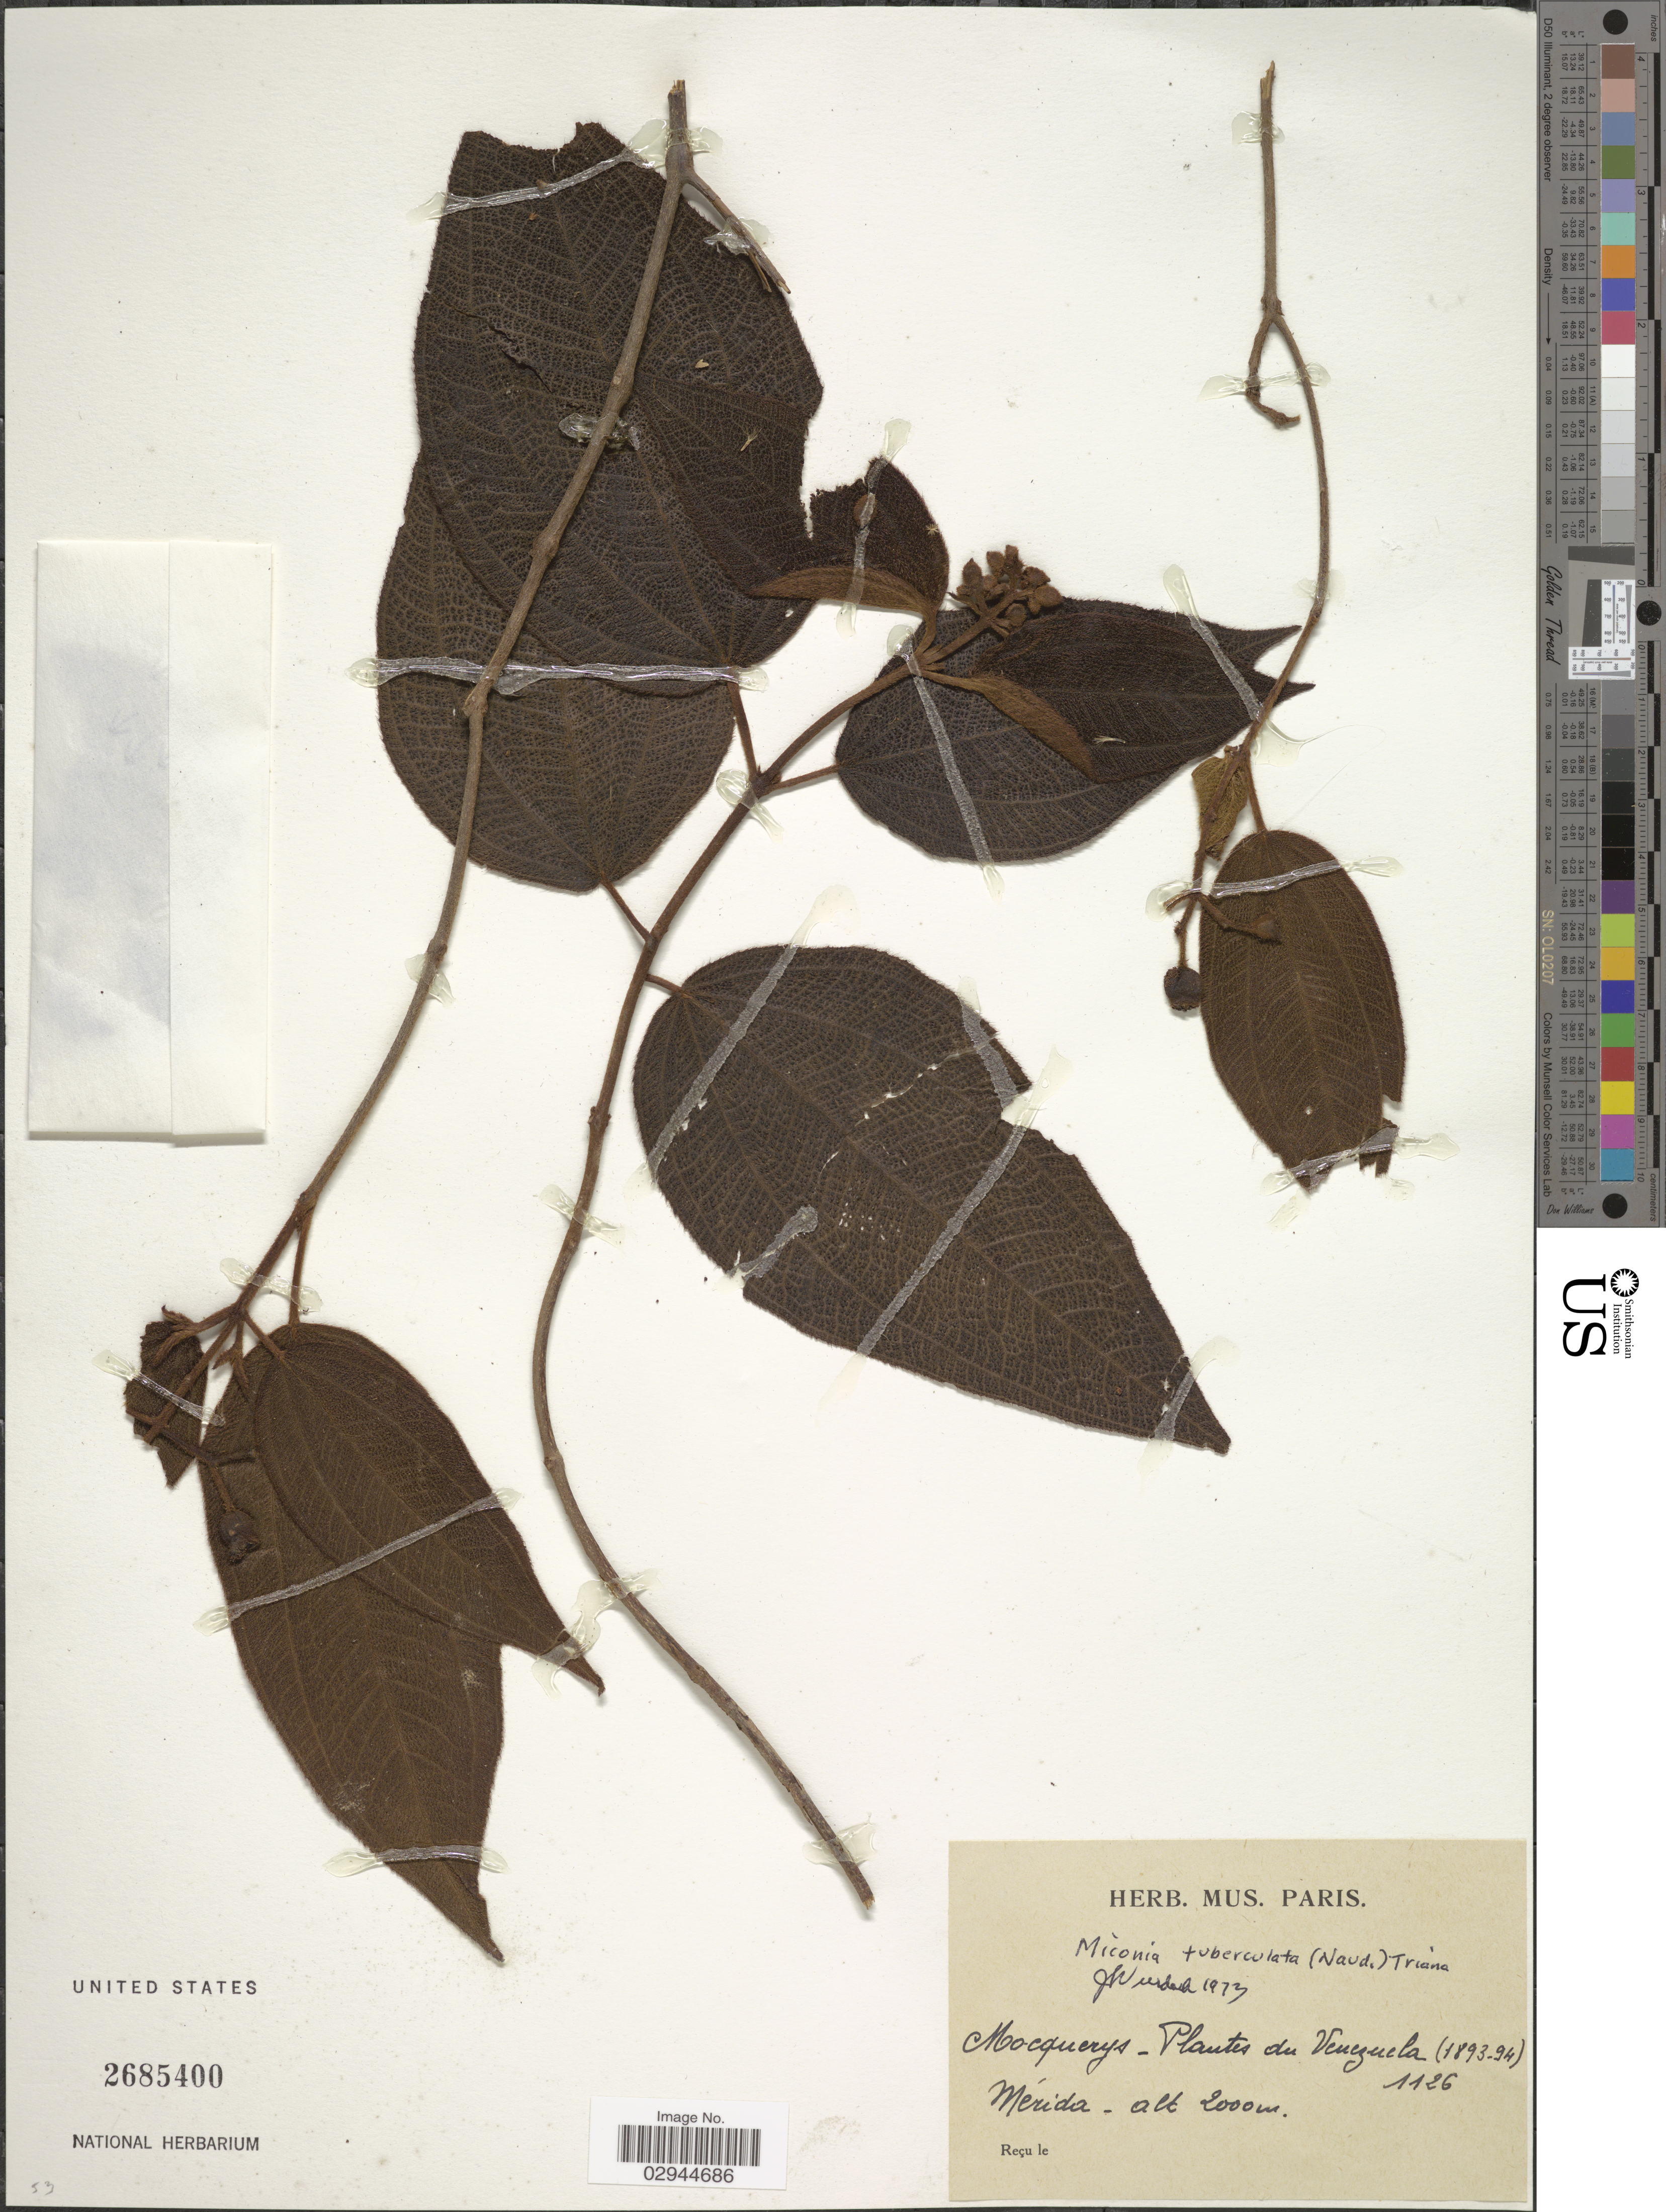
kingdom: Plantae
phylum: Tracheophyta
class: Magnoliopsida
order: Myrtales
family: Melastomataceae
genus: Miconia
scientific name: Miconia tuberculata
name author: (Naudin) Triana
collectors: A. Mocquerys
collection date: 1893/1894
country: Venezuela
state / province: Mérida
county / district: Libertador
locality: Mérida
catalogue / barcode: US 2685400